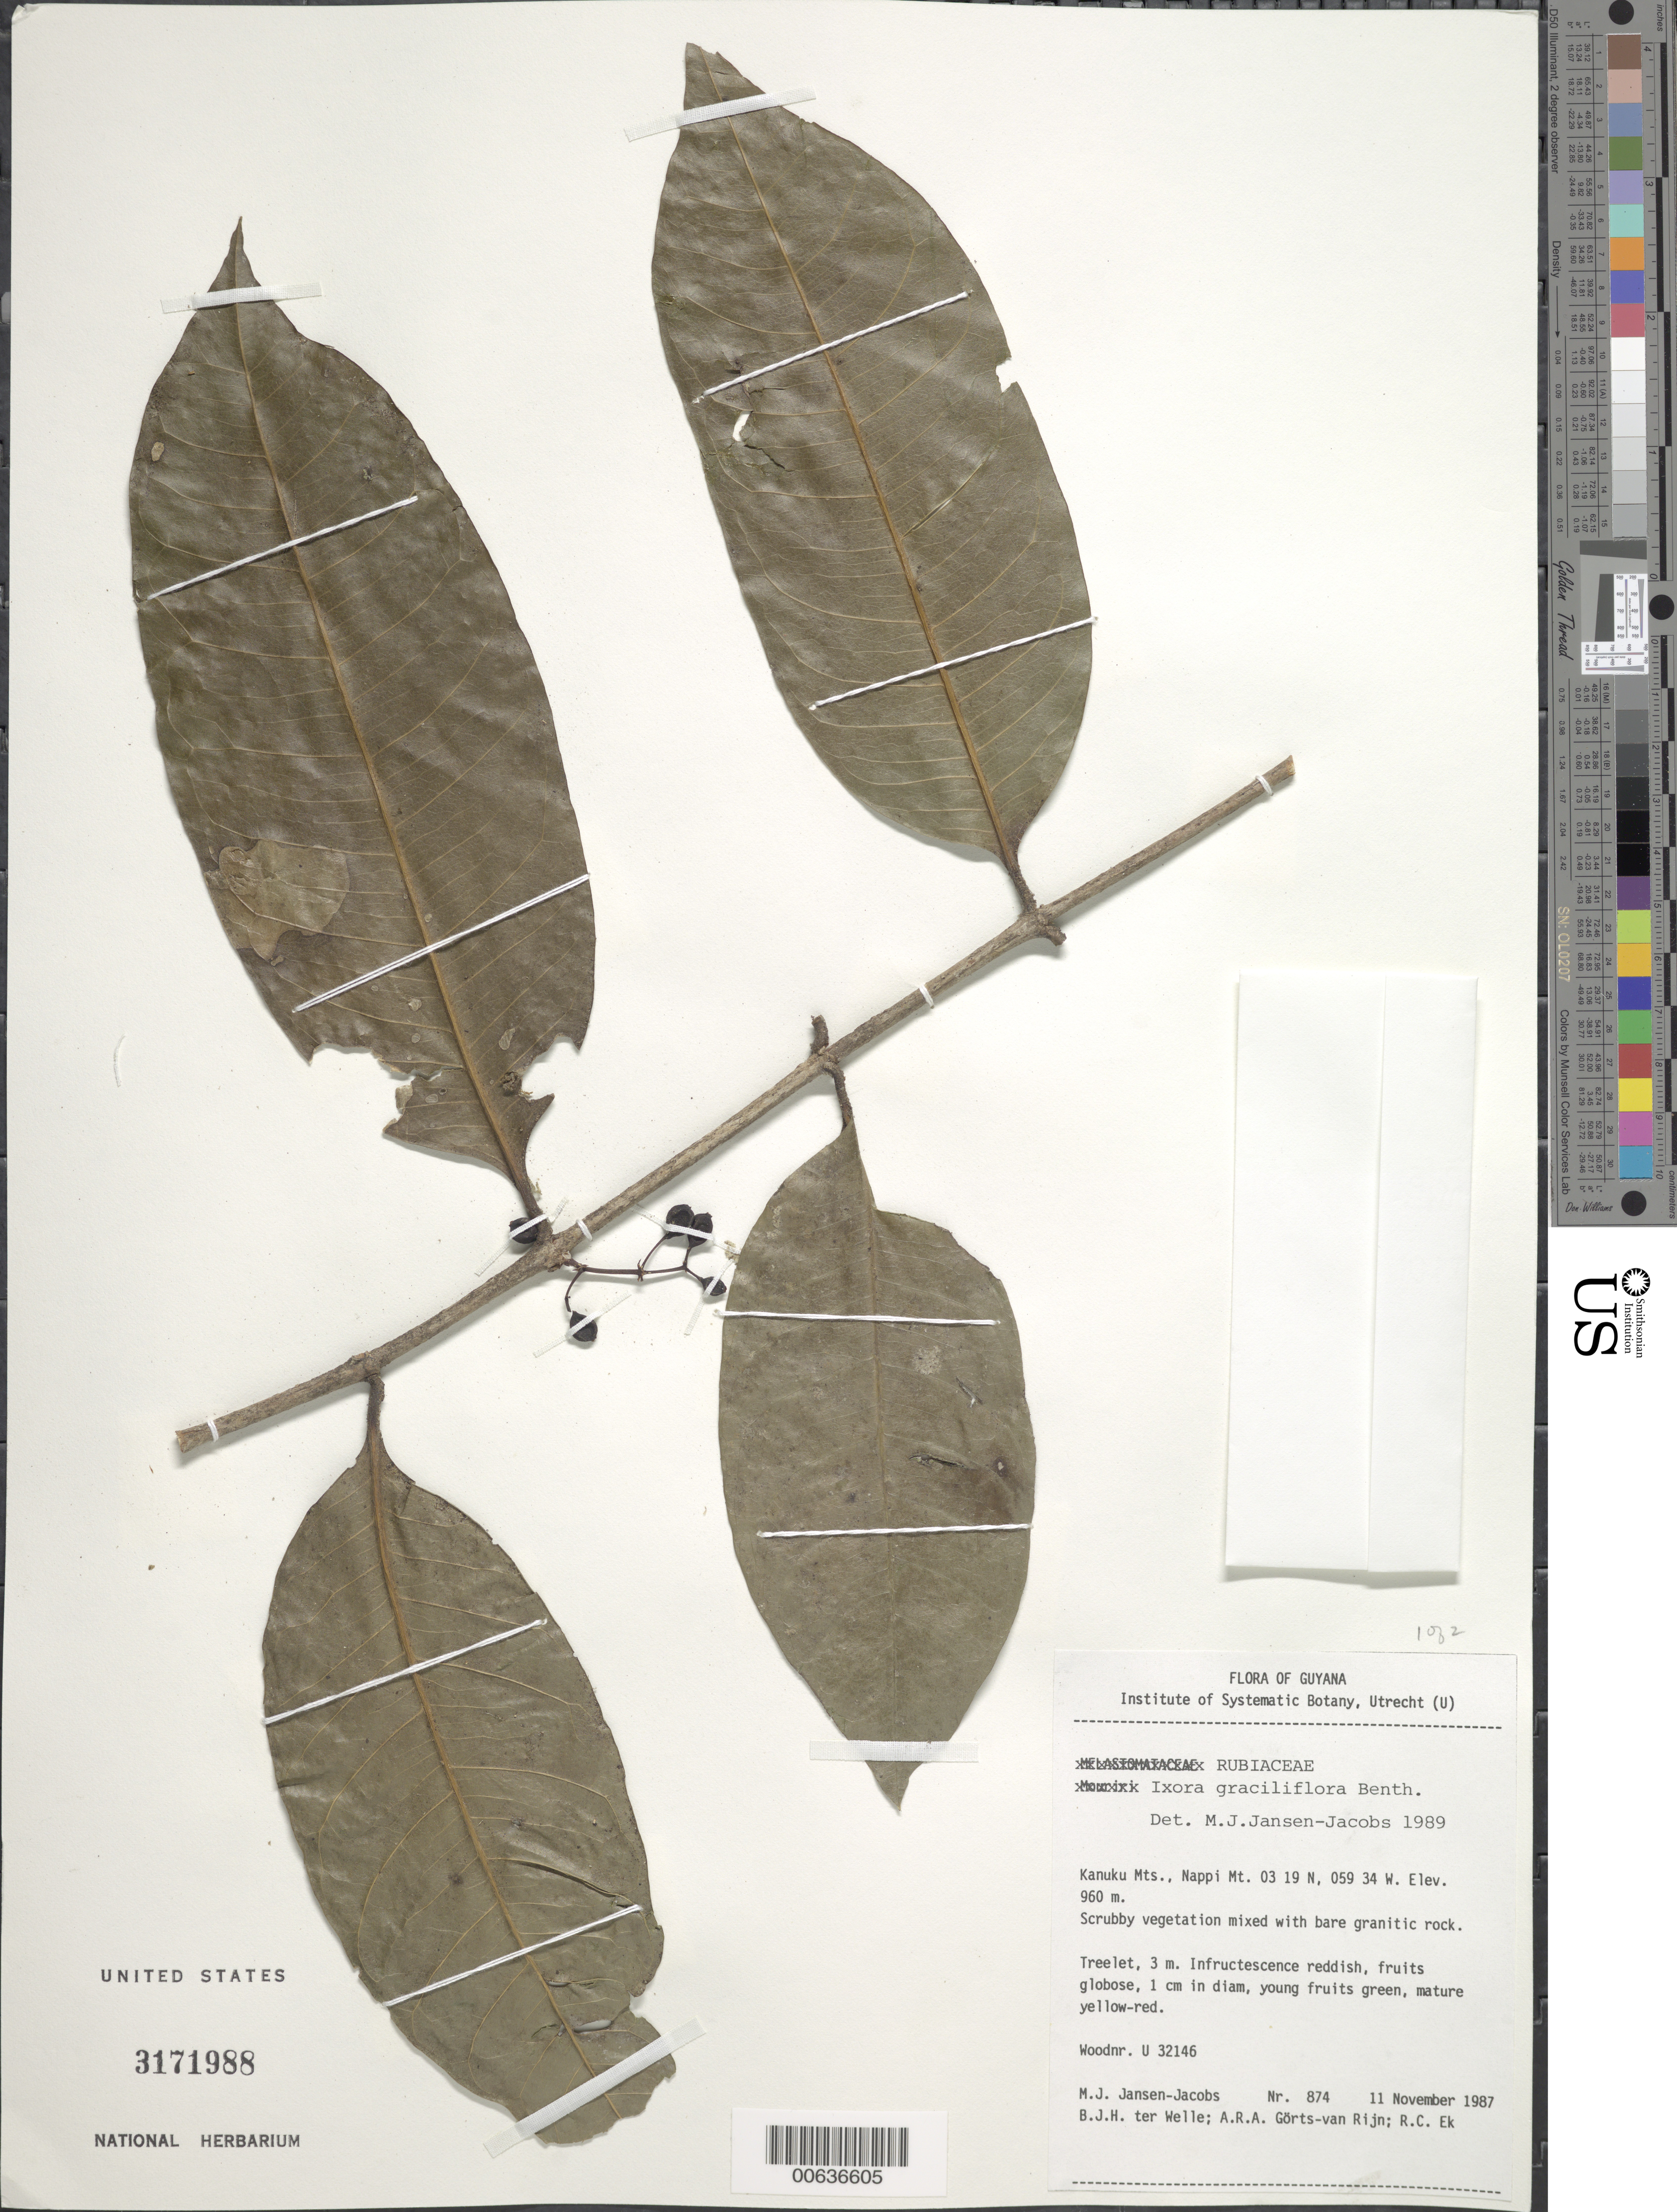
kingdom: Plantae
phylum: Tracheophyta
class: Magnoliopsida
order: Gentianales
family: Rubiaceae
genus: Ixora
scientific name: Ixora graciliflora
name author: Benth.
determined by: Jansen-Jacobs, M. J., (U), Nationaal Herbarium Nederland, Utrecht University branch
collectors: M. J. Jansen-Jacobs, B. Welle, A. .R. A. Görts-van Rijn & R. C. Ek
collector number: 874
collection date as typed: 11-Nov-87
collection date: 1987-11-11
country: Guyana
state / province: U. Takutu-U. Essequibo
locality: Kanuku Mts., Nappi Mt.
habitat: Scrubby vegetation mixed with bare granitic rock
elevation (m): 960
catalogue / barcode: US 3171988